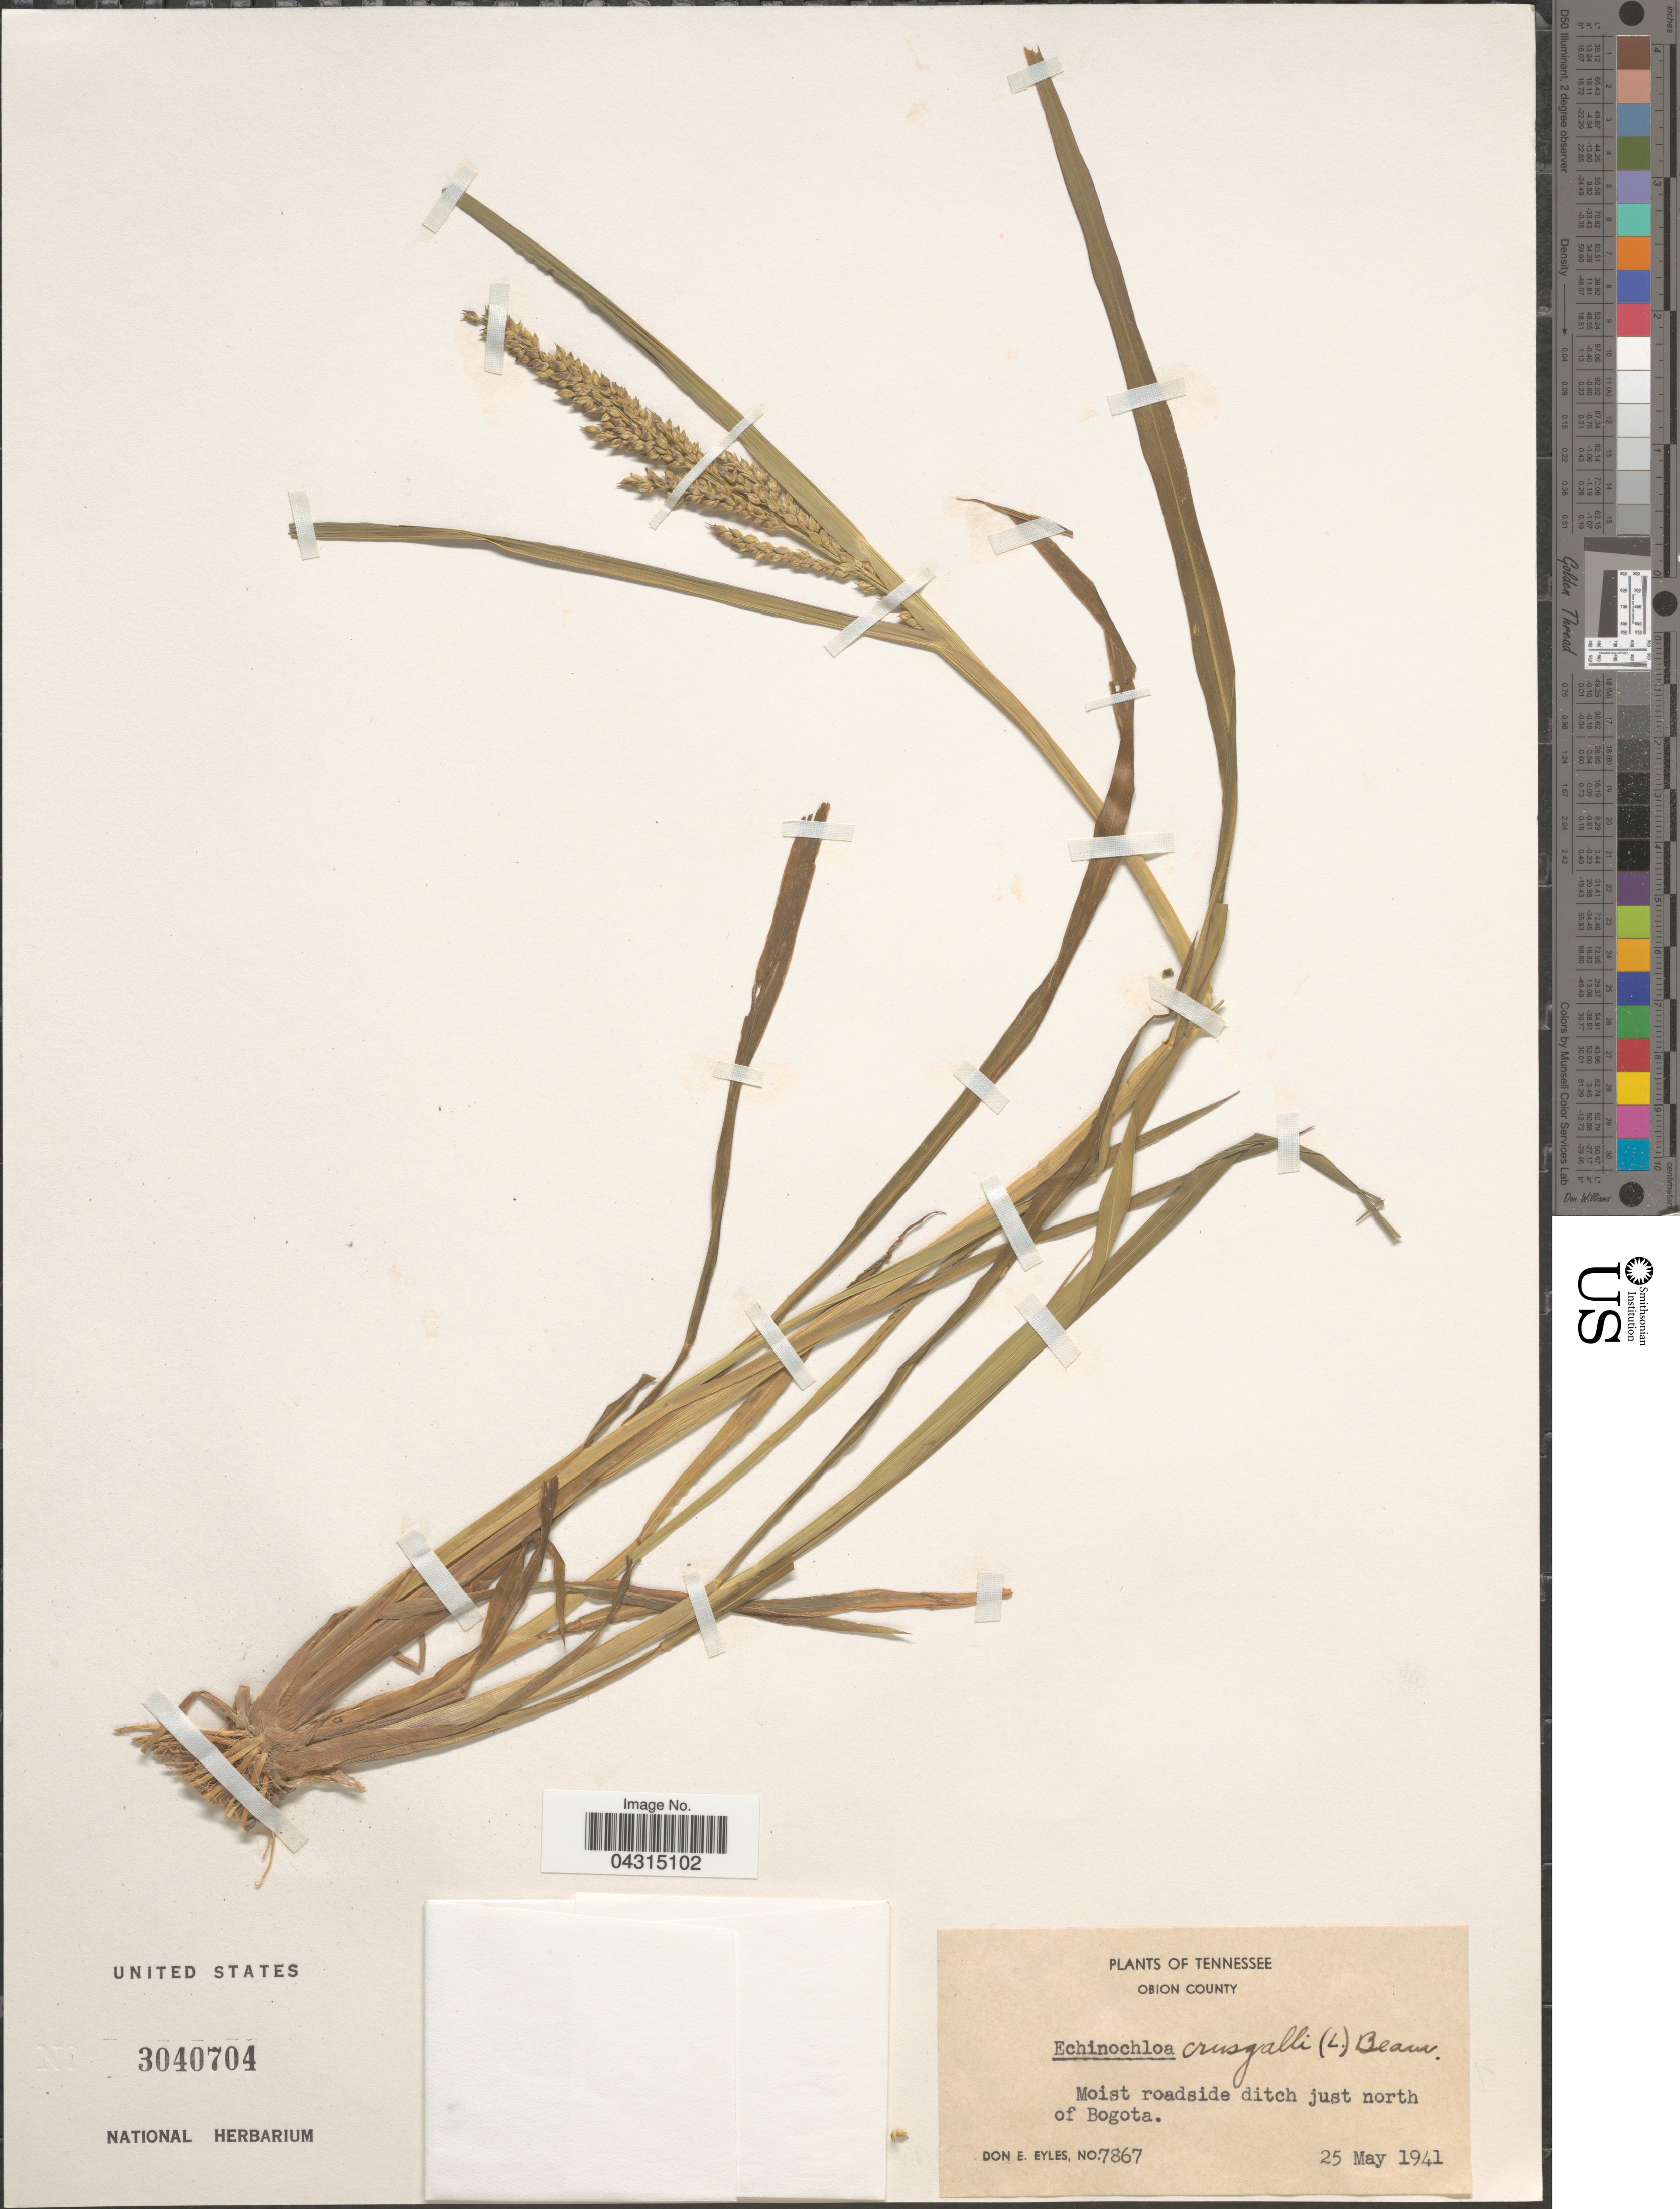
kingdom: Plantae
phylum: Tracheophyta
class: Liliopsida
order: Poales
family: Poaceae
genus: Echinochloa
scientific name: Echinochloa crus-galli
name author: (L.) P. Beauv.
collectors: D. Eyles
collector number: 7867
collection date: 1941-05-25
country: United States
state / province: Tennessee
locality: Obion County. Moist roadside ditch just north of Bogota.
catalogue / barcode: US 3040704